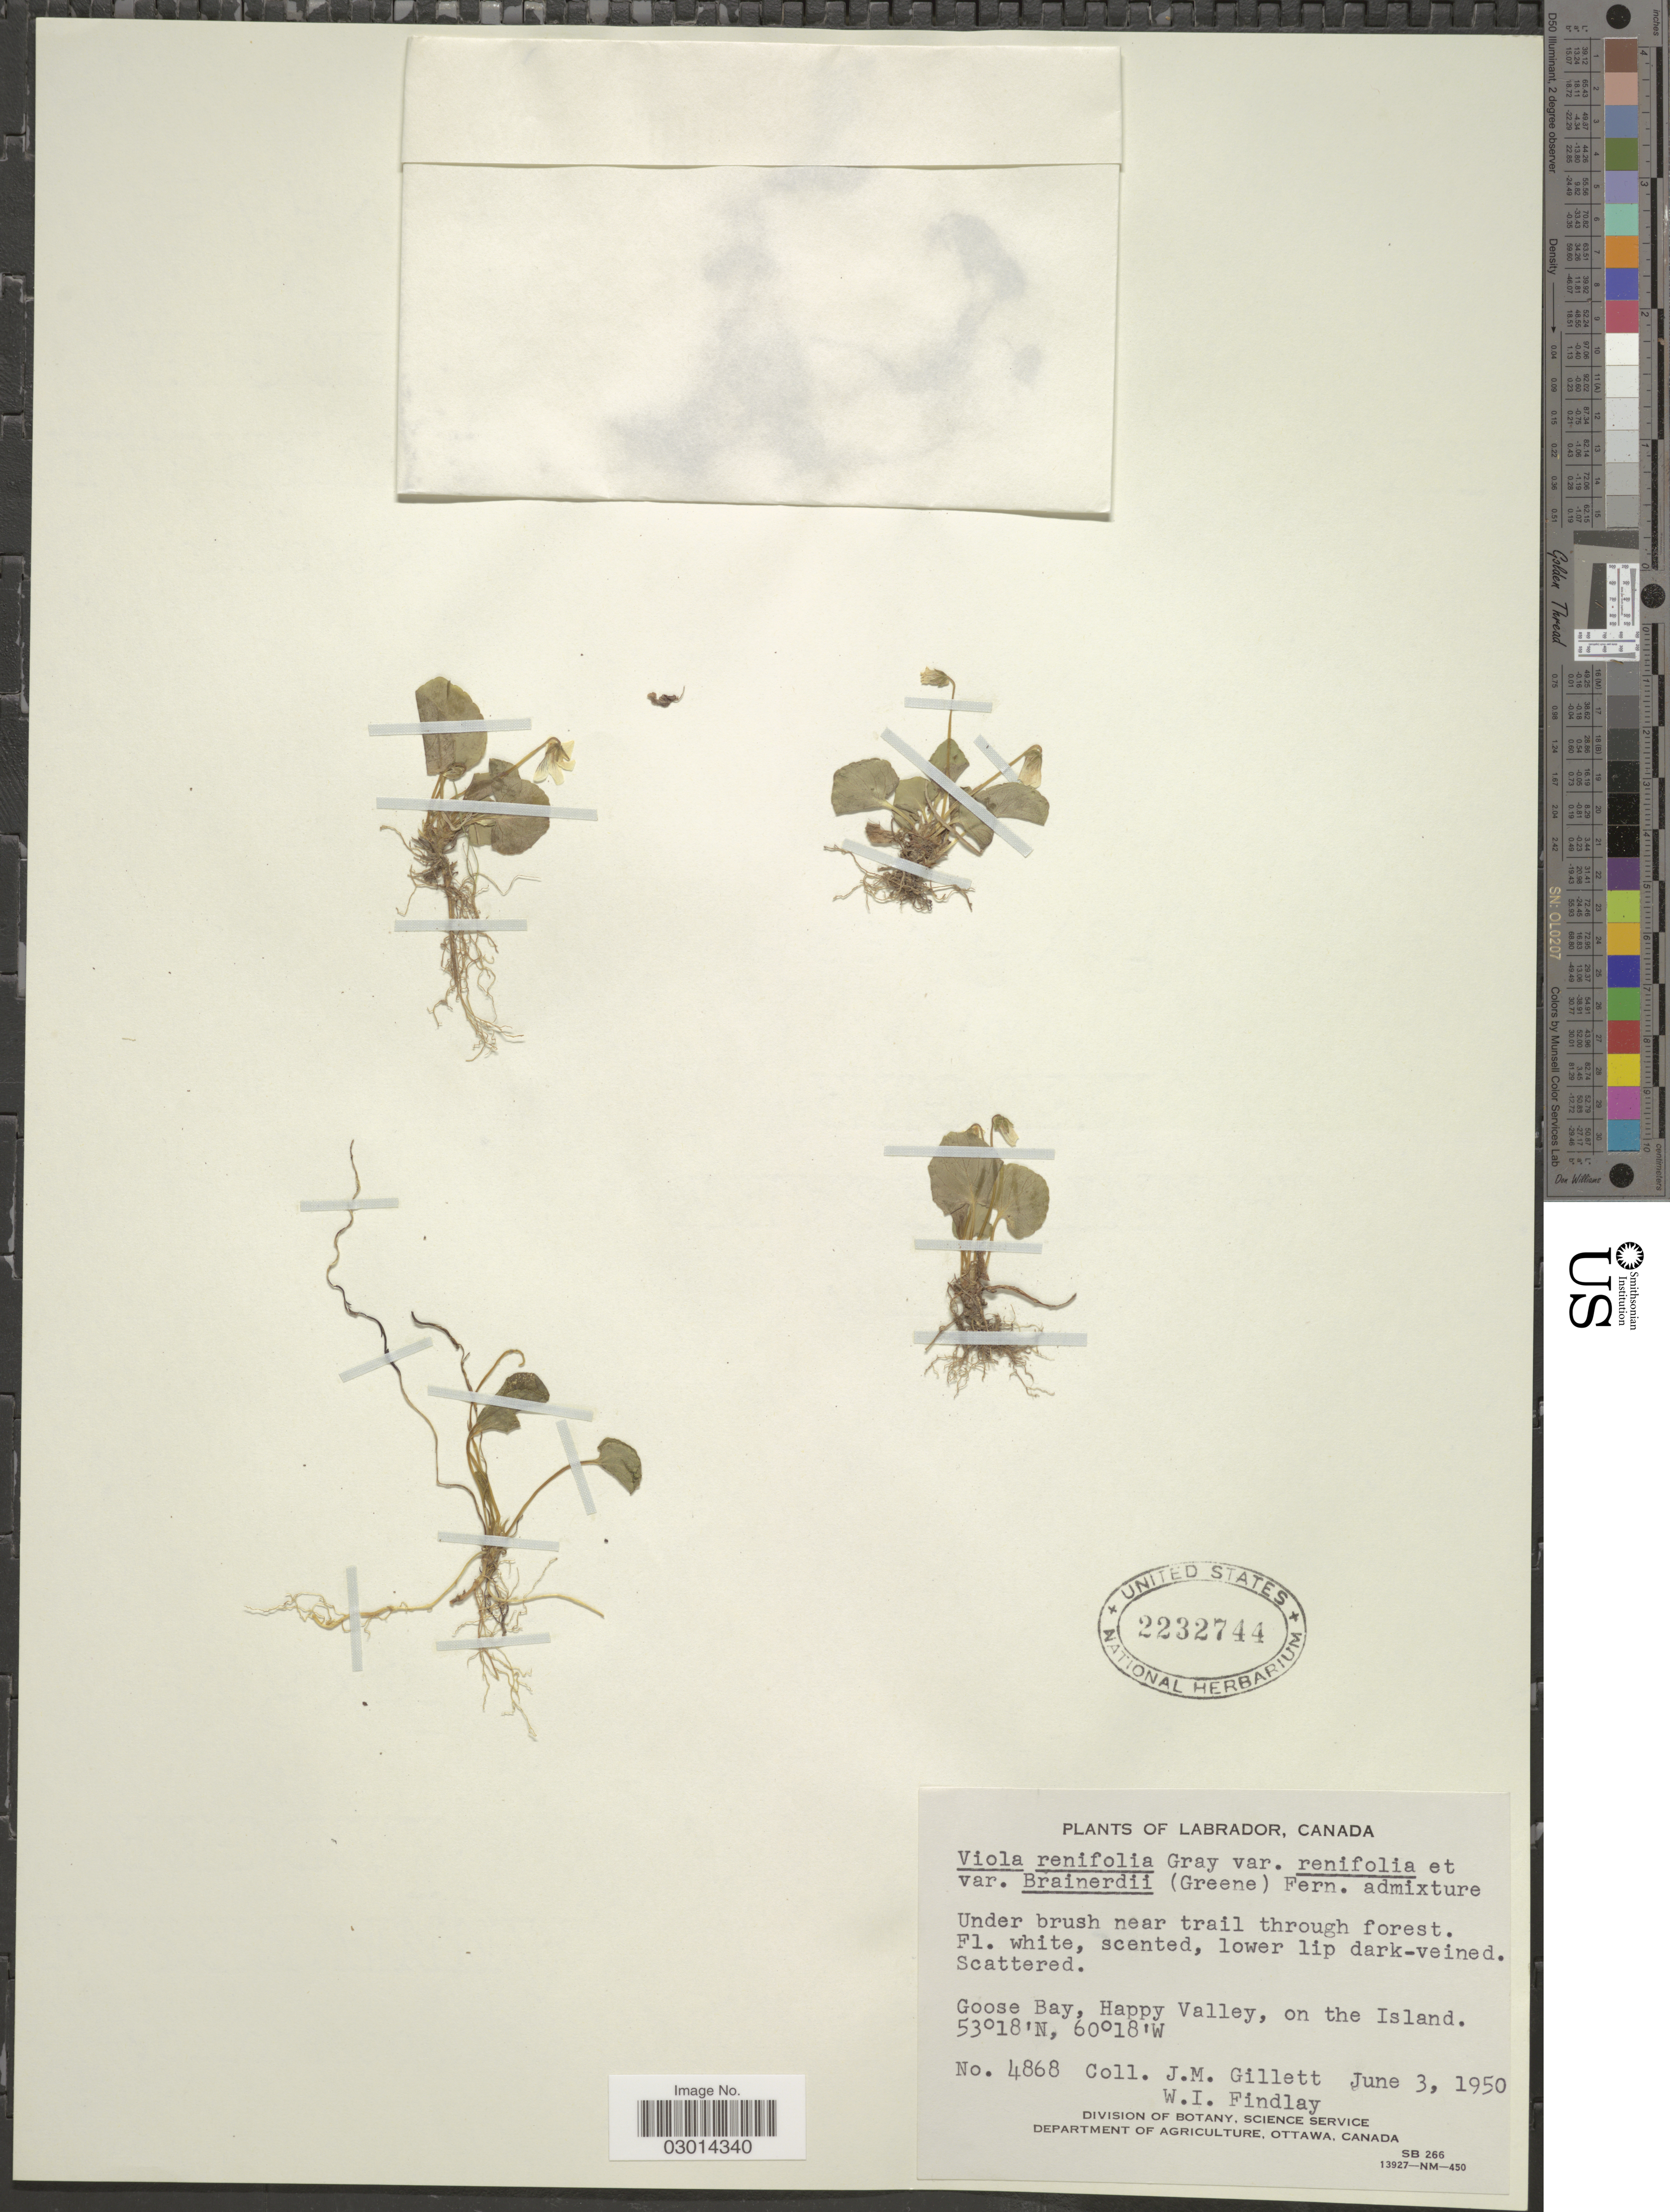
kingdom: Plantae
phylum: Tracheophyta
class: Magnoliopsida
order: Malpighiales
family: Violaceae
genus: Viola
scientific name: Viola renifolia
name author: A. Gray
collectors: J. M. Gillett & W. Findlay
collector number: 4868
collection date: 1950-06-03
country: Canada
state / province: Newfoundland and Labrador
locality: Labrador. Goose Bay, Happy Valley, on the Island.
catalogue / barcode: US 2232744